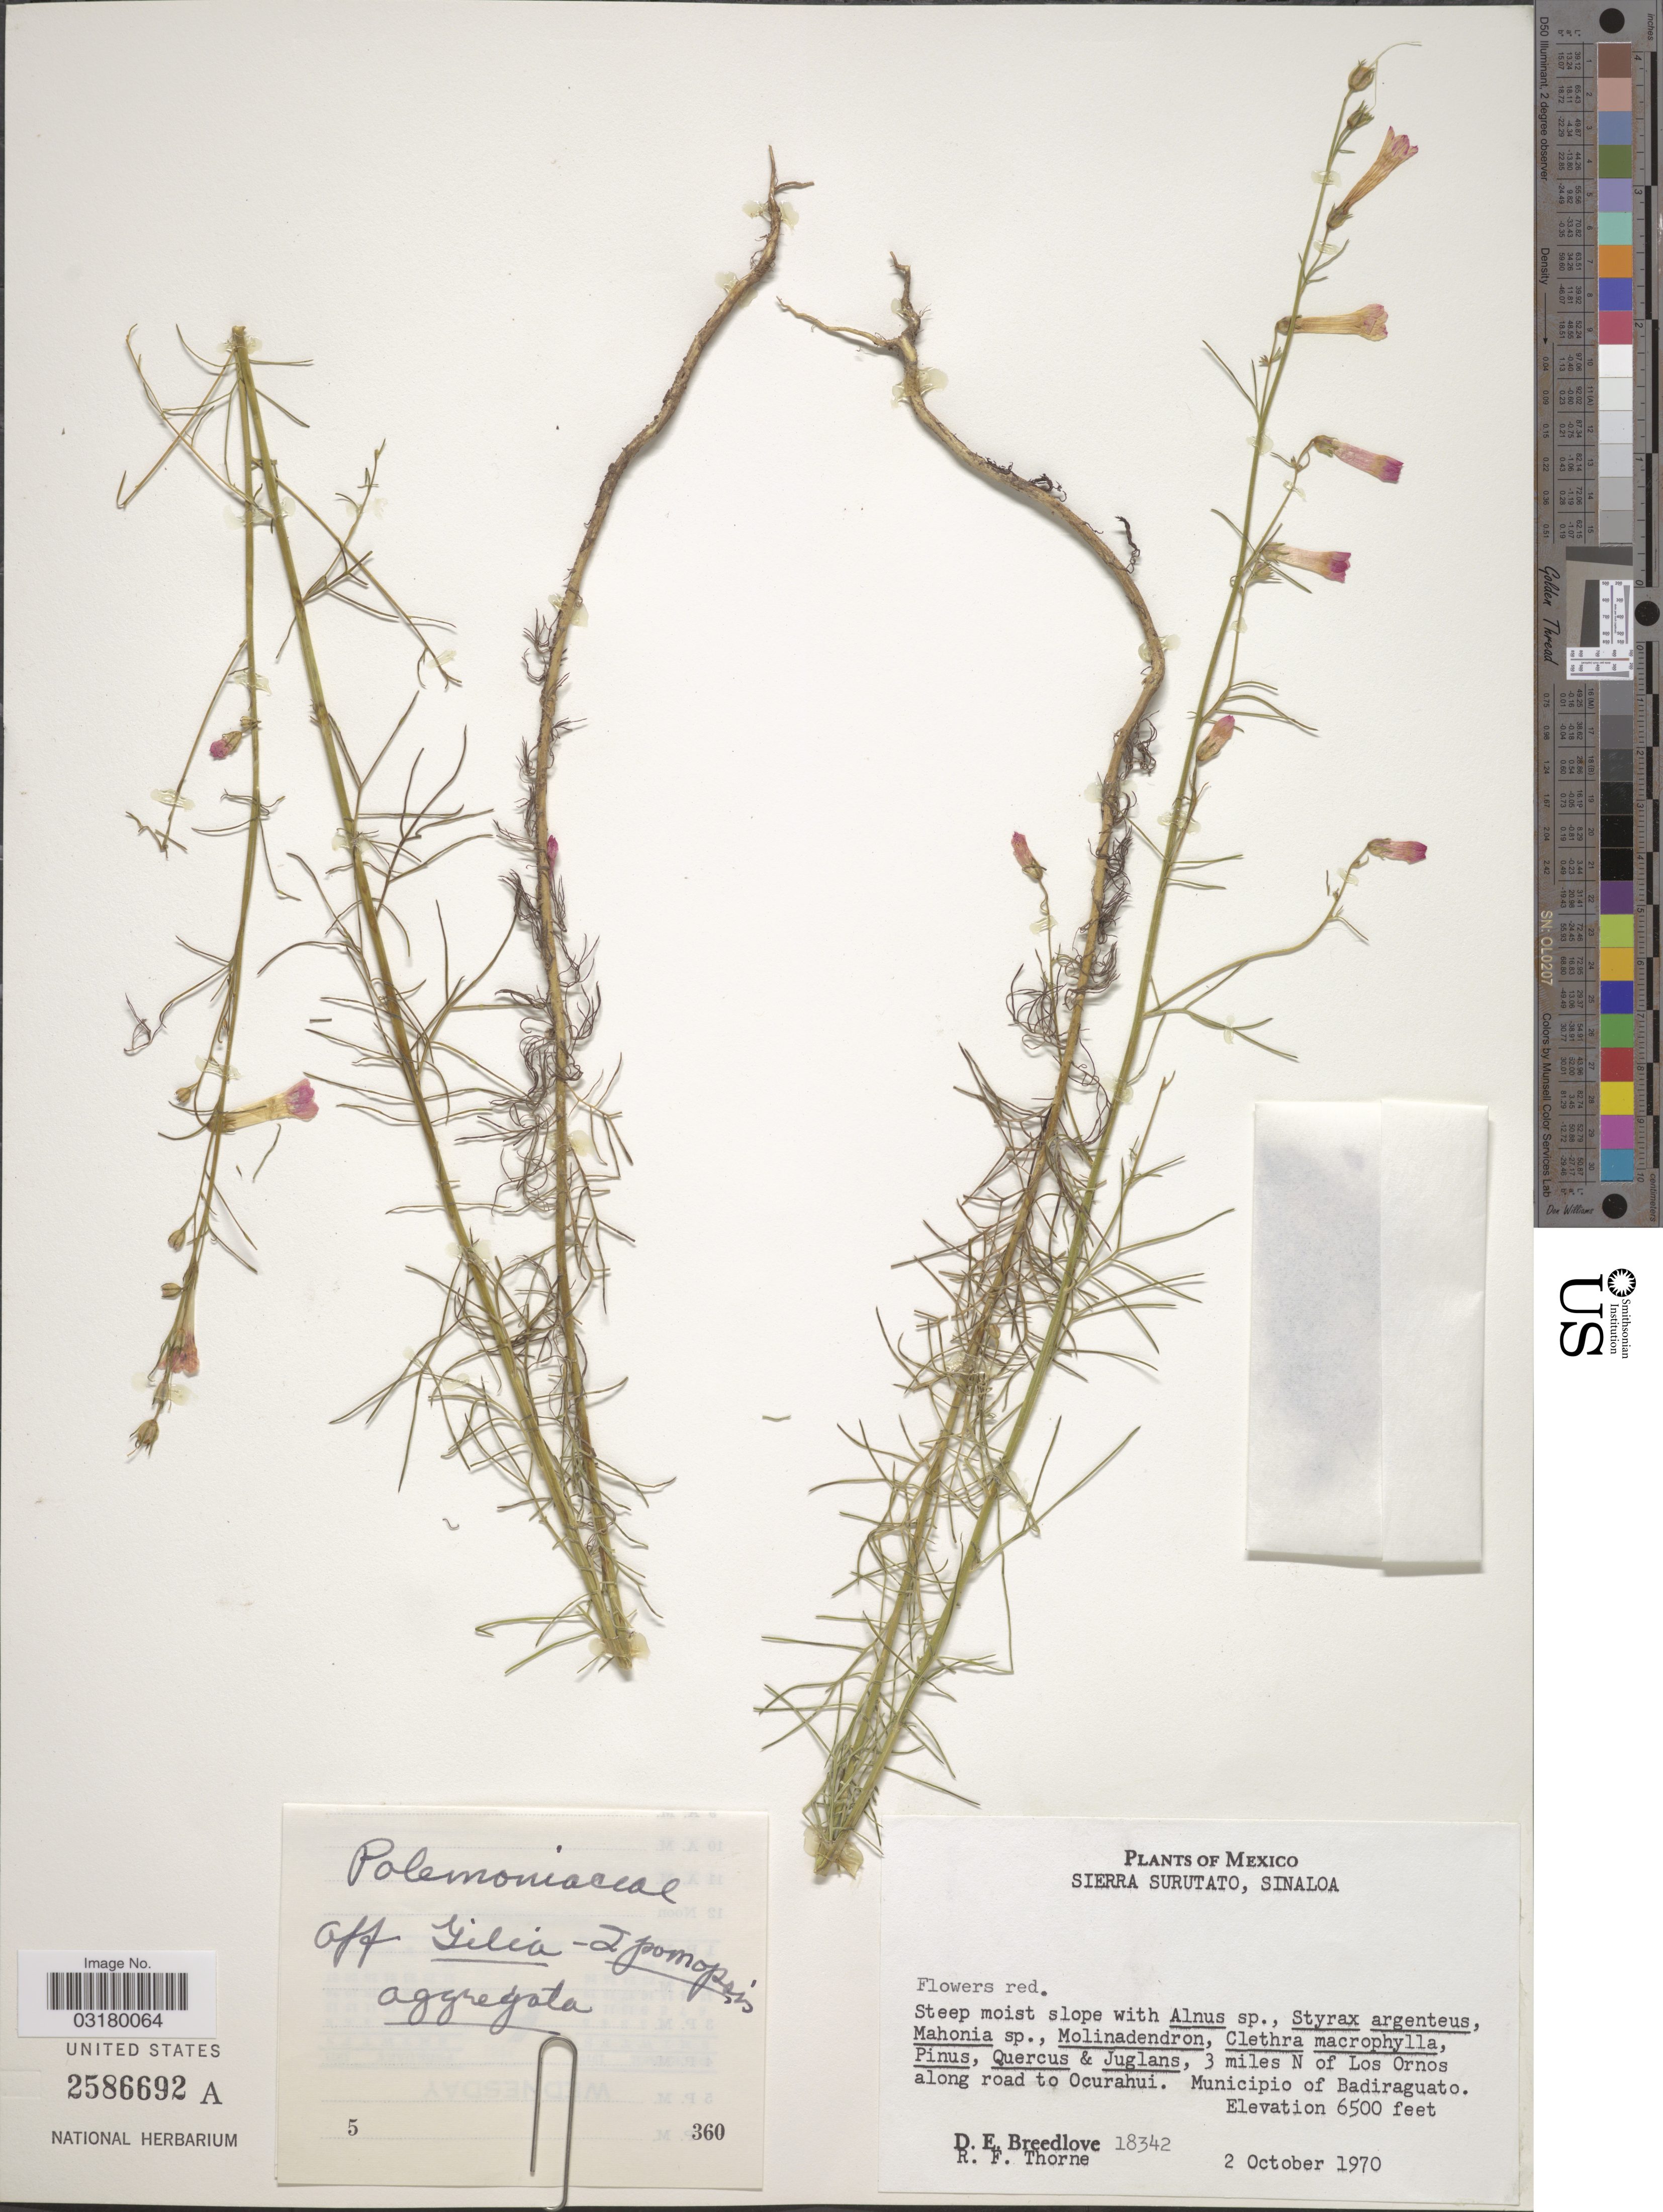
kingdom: Plantae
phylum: Tracheophyta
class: Magnoliopsida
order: Ericales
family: Polemoniaceae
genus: Ipomopsis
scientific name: Ipomopsis aggregata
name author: (Pursh) V.E. Grant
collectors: D. E. Breedlove & R. Thorne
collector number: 18342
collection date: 1970-10-02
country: Mexico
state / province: Sinaloa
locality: Sierra Surutato, Sinaloa. 3 miles N of Los Ornos along road to Ocurahui. Municipio of Badiraguato.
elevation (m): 1981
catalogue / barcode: US 2586692A